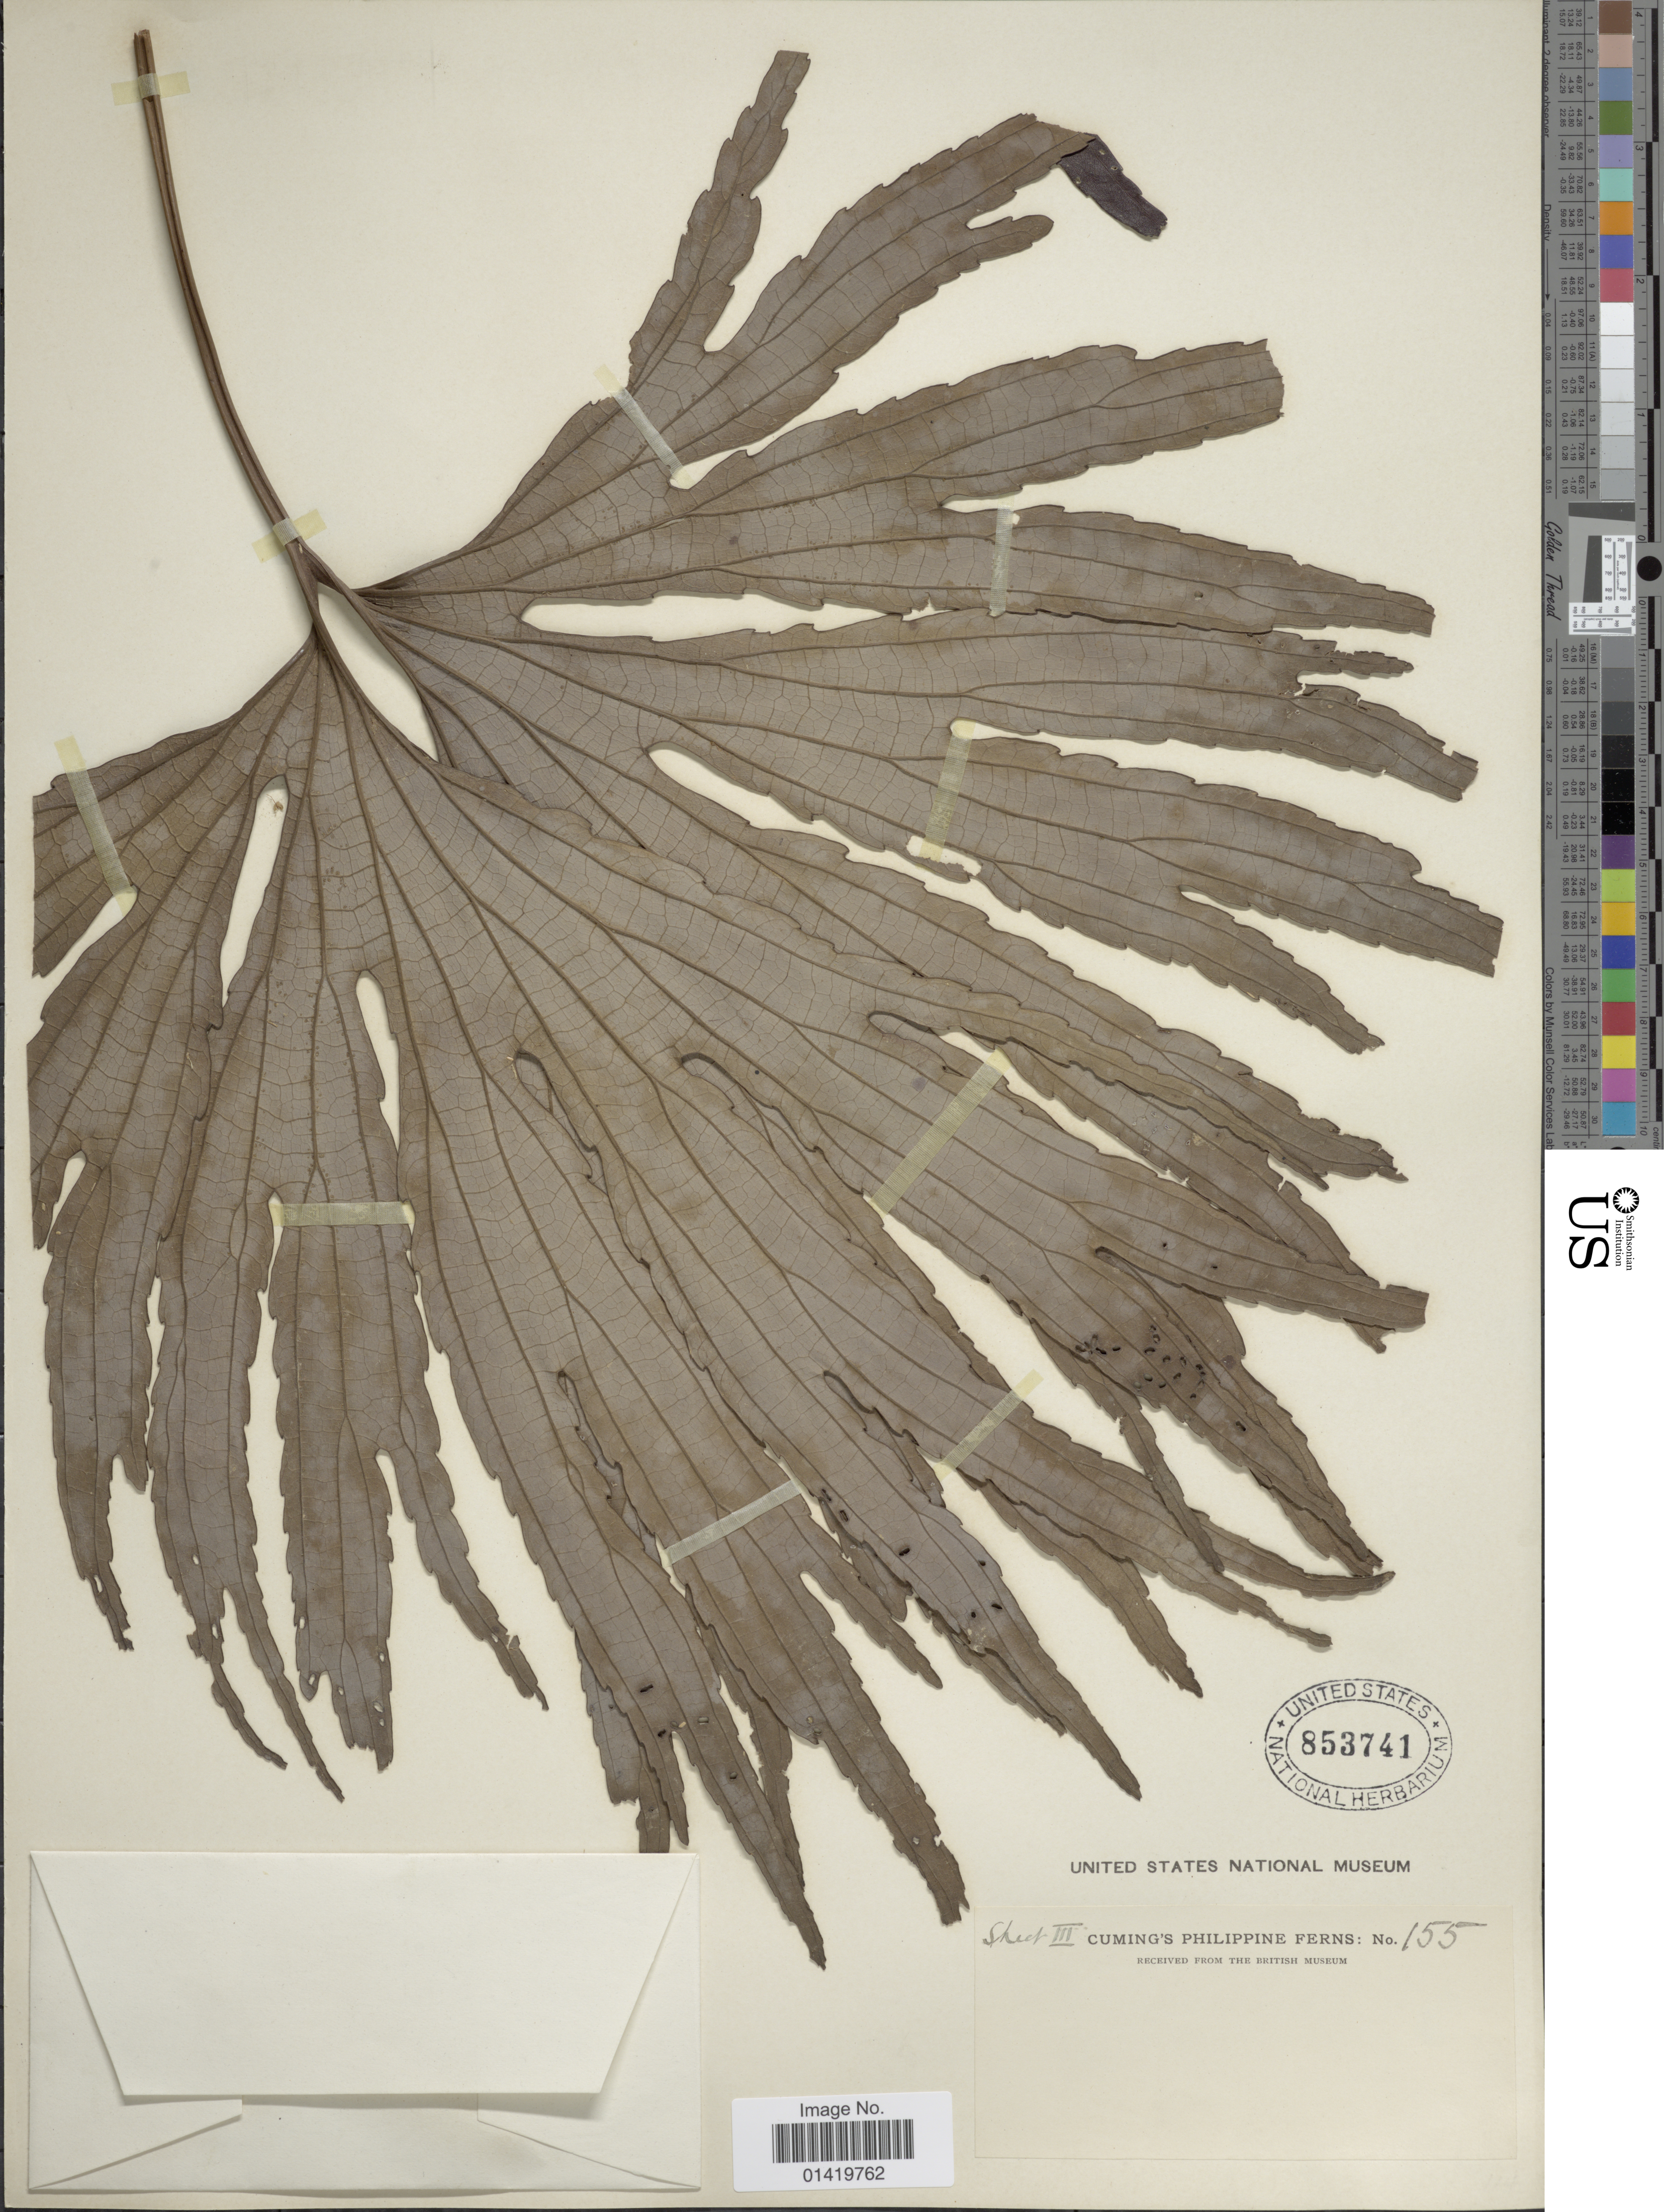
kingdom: Plantae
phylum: Tracheophyta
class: Polypodiopsida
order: Gleicheniales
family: Dipteridaceae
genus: Dipteris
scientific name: Dipteris conjugata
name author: Reinw.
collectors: -. Cuming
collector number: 155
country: Philippines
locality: Philippine Ferns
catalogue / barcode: US 853741